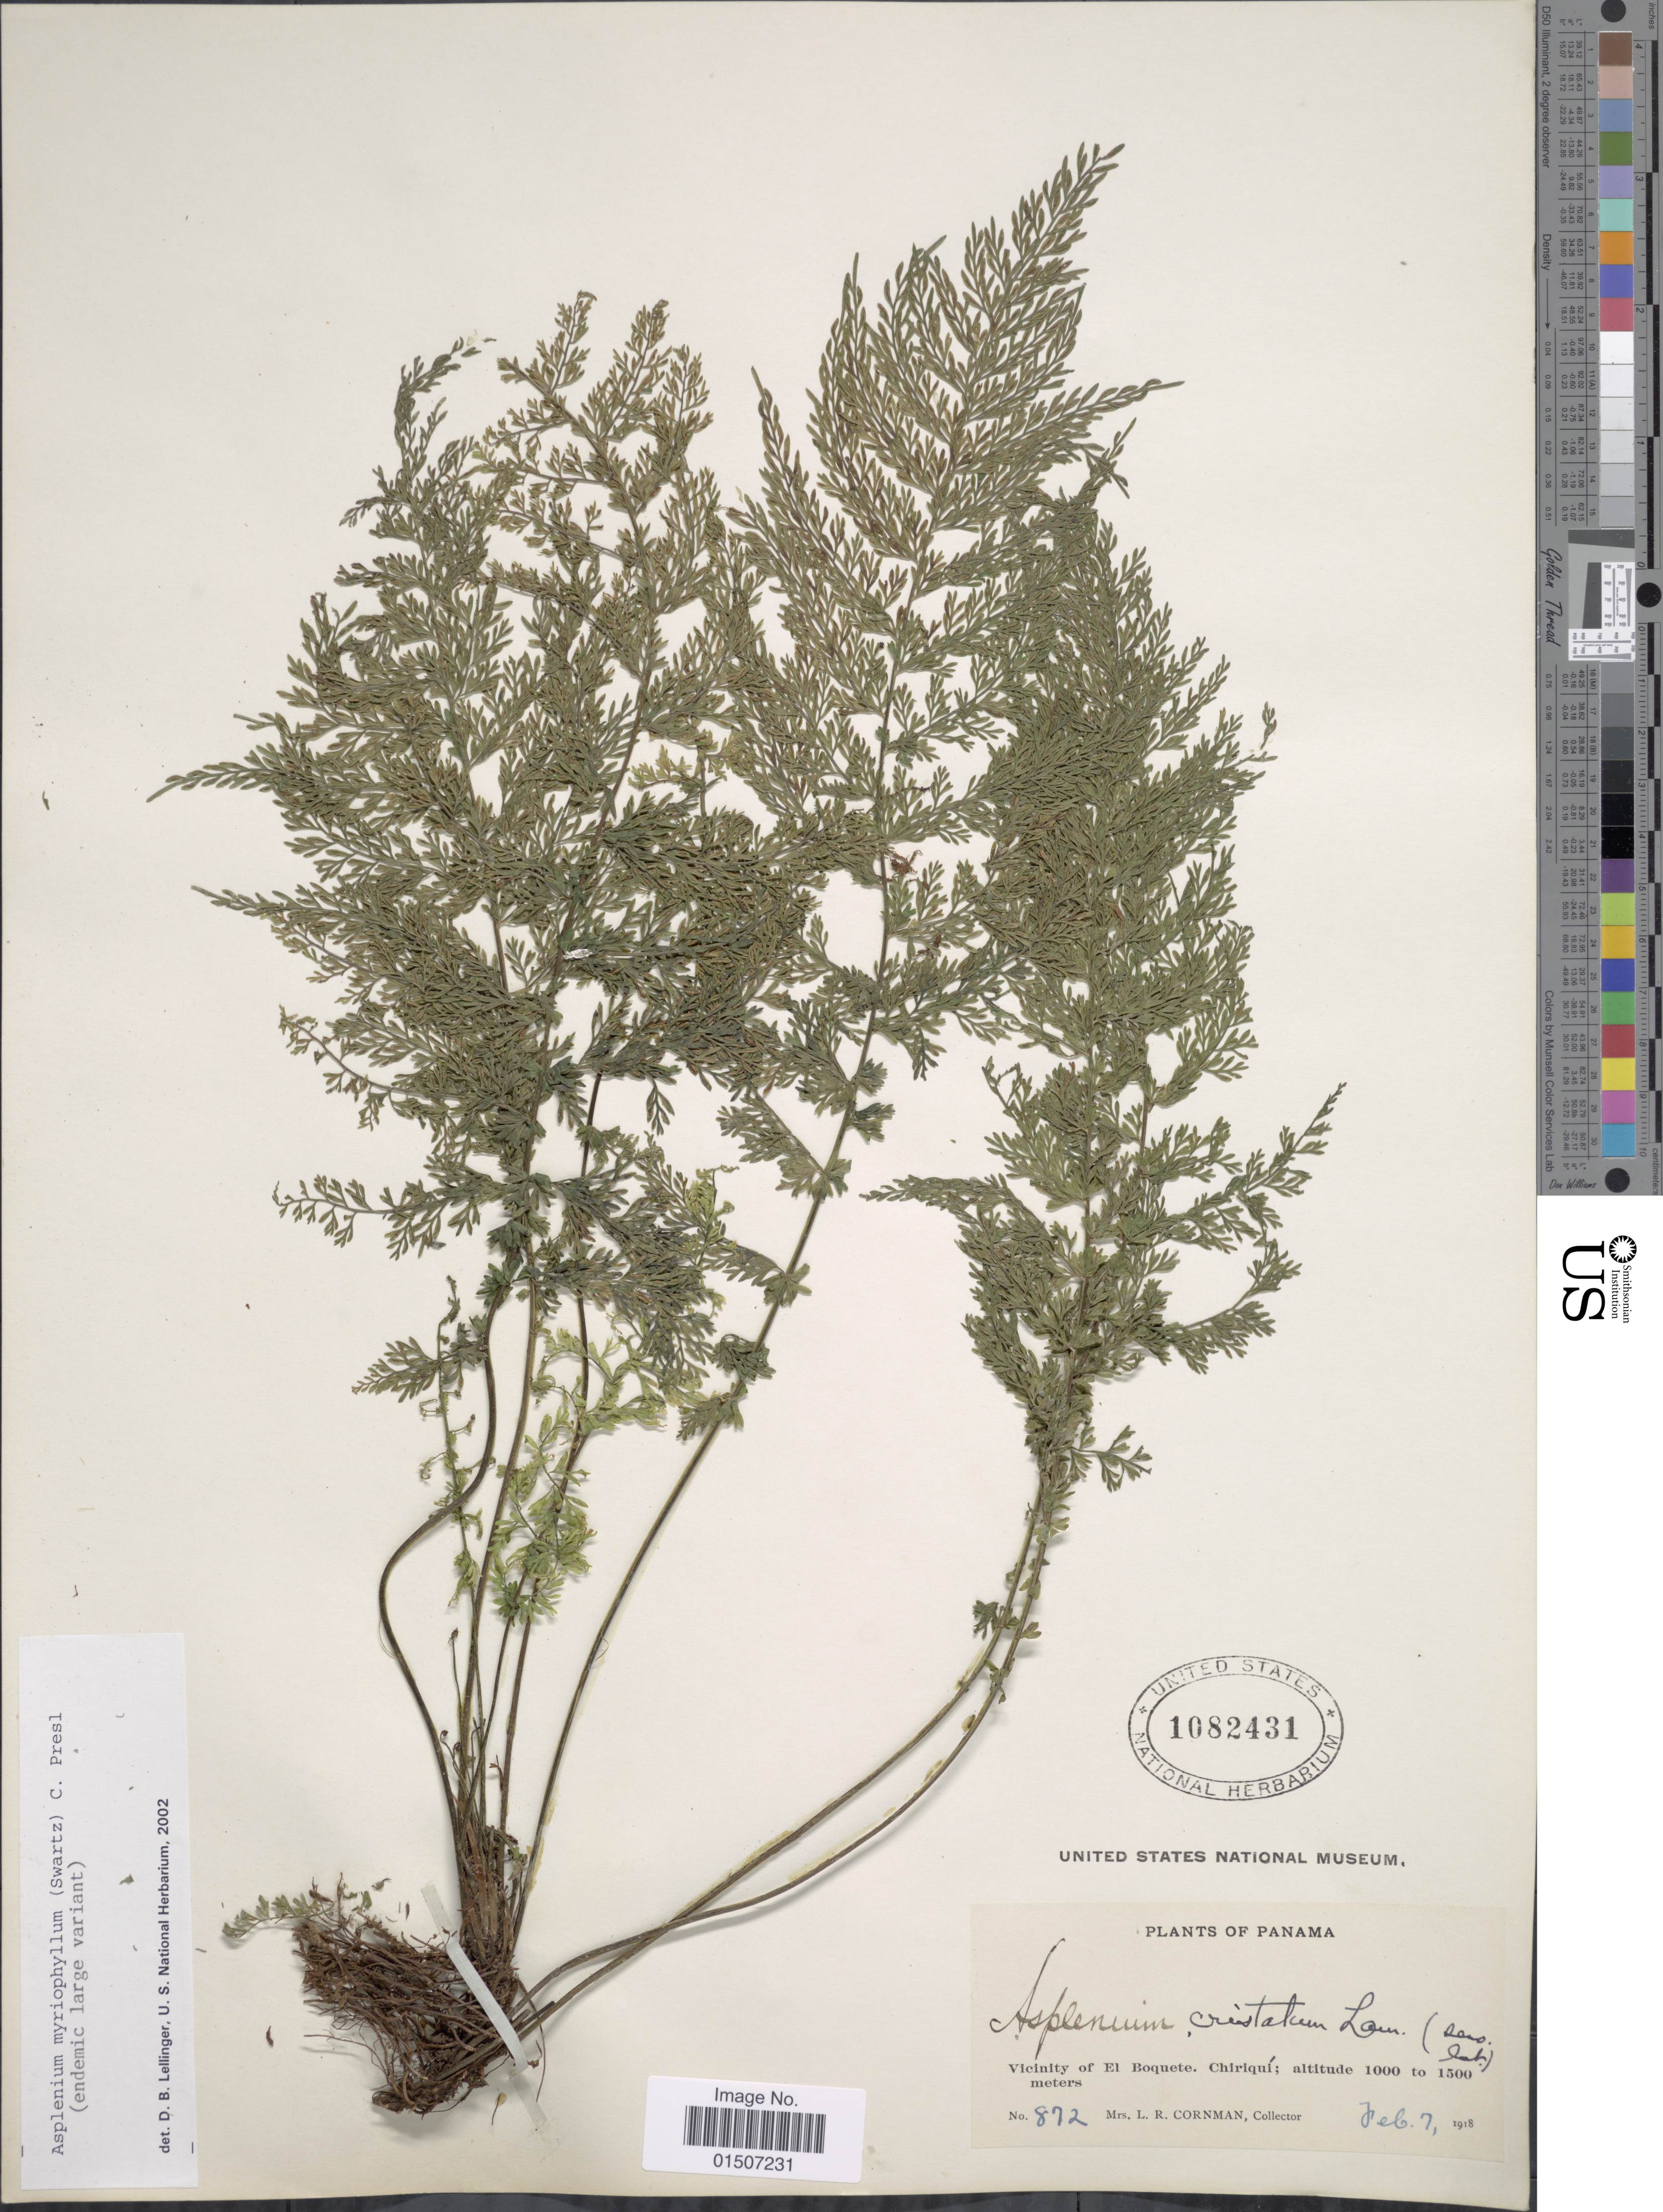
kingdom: Plantae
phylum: Tracheophyta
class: Polypodiopsida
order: Polypodiales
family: Aspleniaceae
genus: Asplenium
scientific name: Asplenium myriophyllum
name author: (Sw.) C. Presl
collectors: L. Cornman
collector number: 872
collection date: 1918-02-07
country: Panama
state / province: Chiriqui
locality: Vicinity of El Boquete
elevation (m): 1000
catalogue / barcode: US 1082431